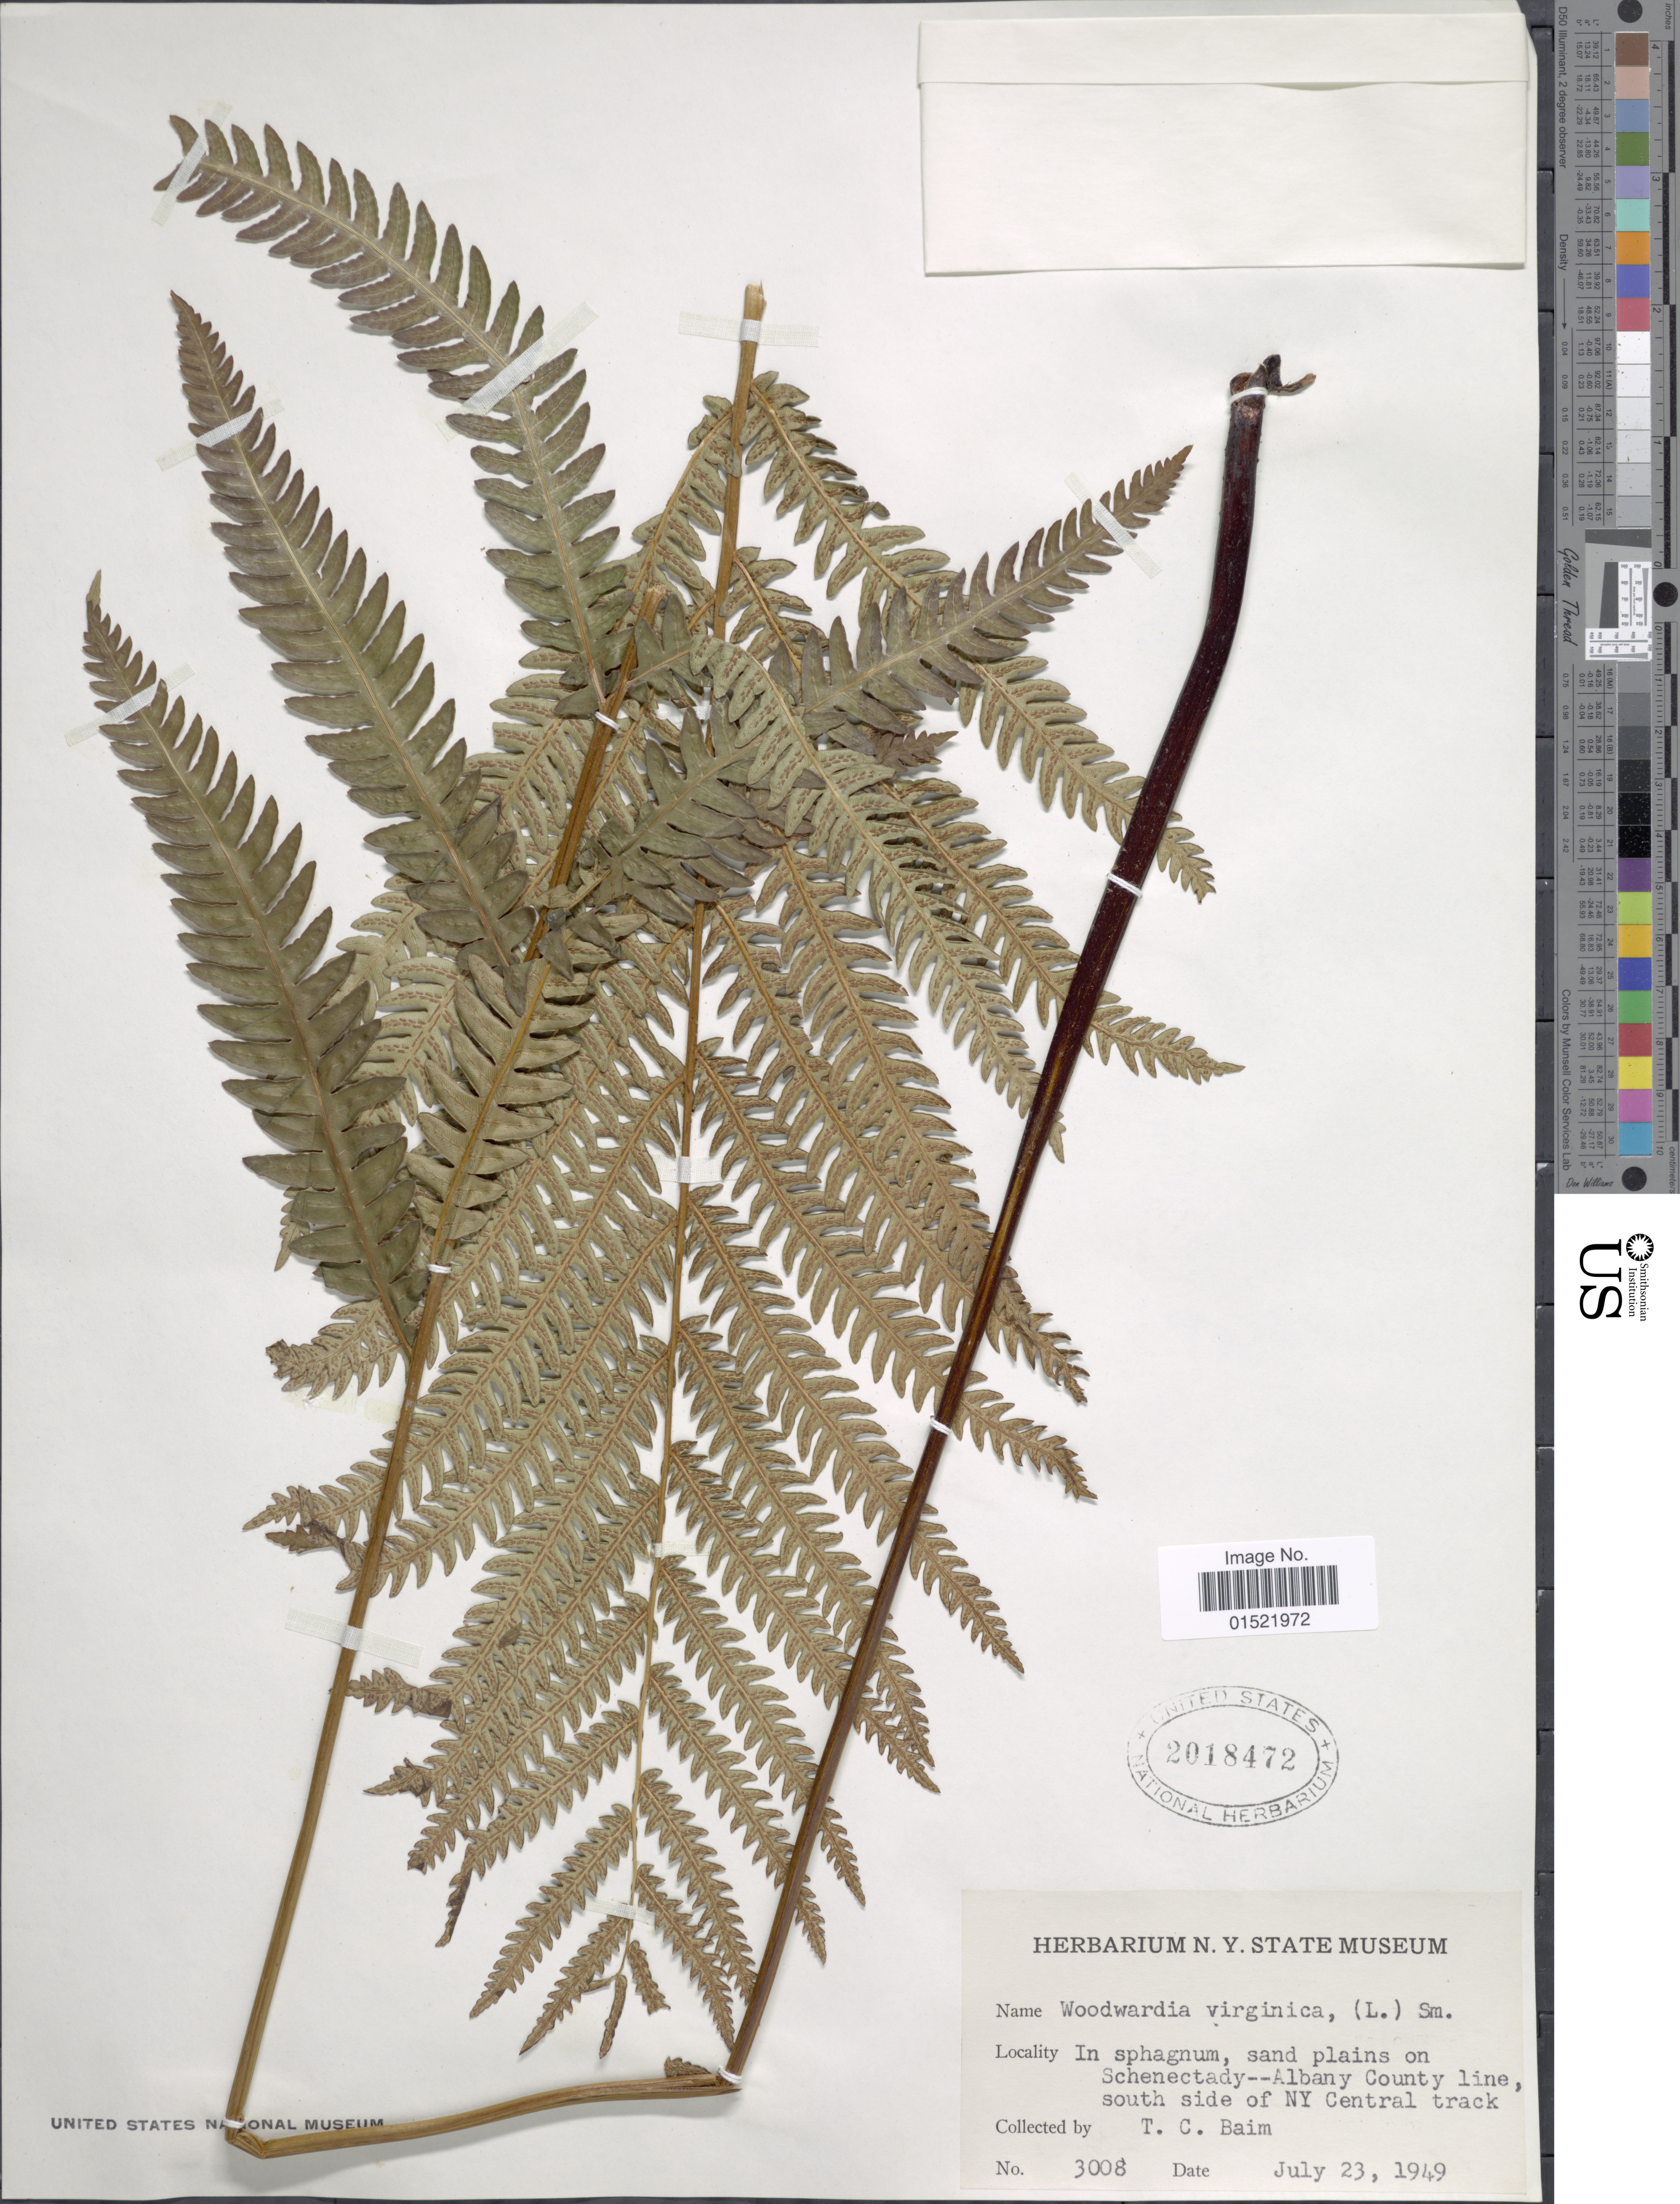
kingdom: Plantae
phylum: Tracheophyta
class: Polypodiopsida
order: Polypodiales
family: Blechnaceae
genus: Woodwardia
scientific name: Woodwardia virginica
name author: (L.) R.M. Sm.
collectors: T. Baim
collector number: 3008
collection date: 1949-07-23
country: United States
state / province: New York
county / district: Albany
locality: In spagnum, sand plains on Schenectady--Albany County line, south side of NY Central track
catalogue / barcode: US 2018472